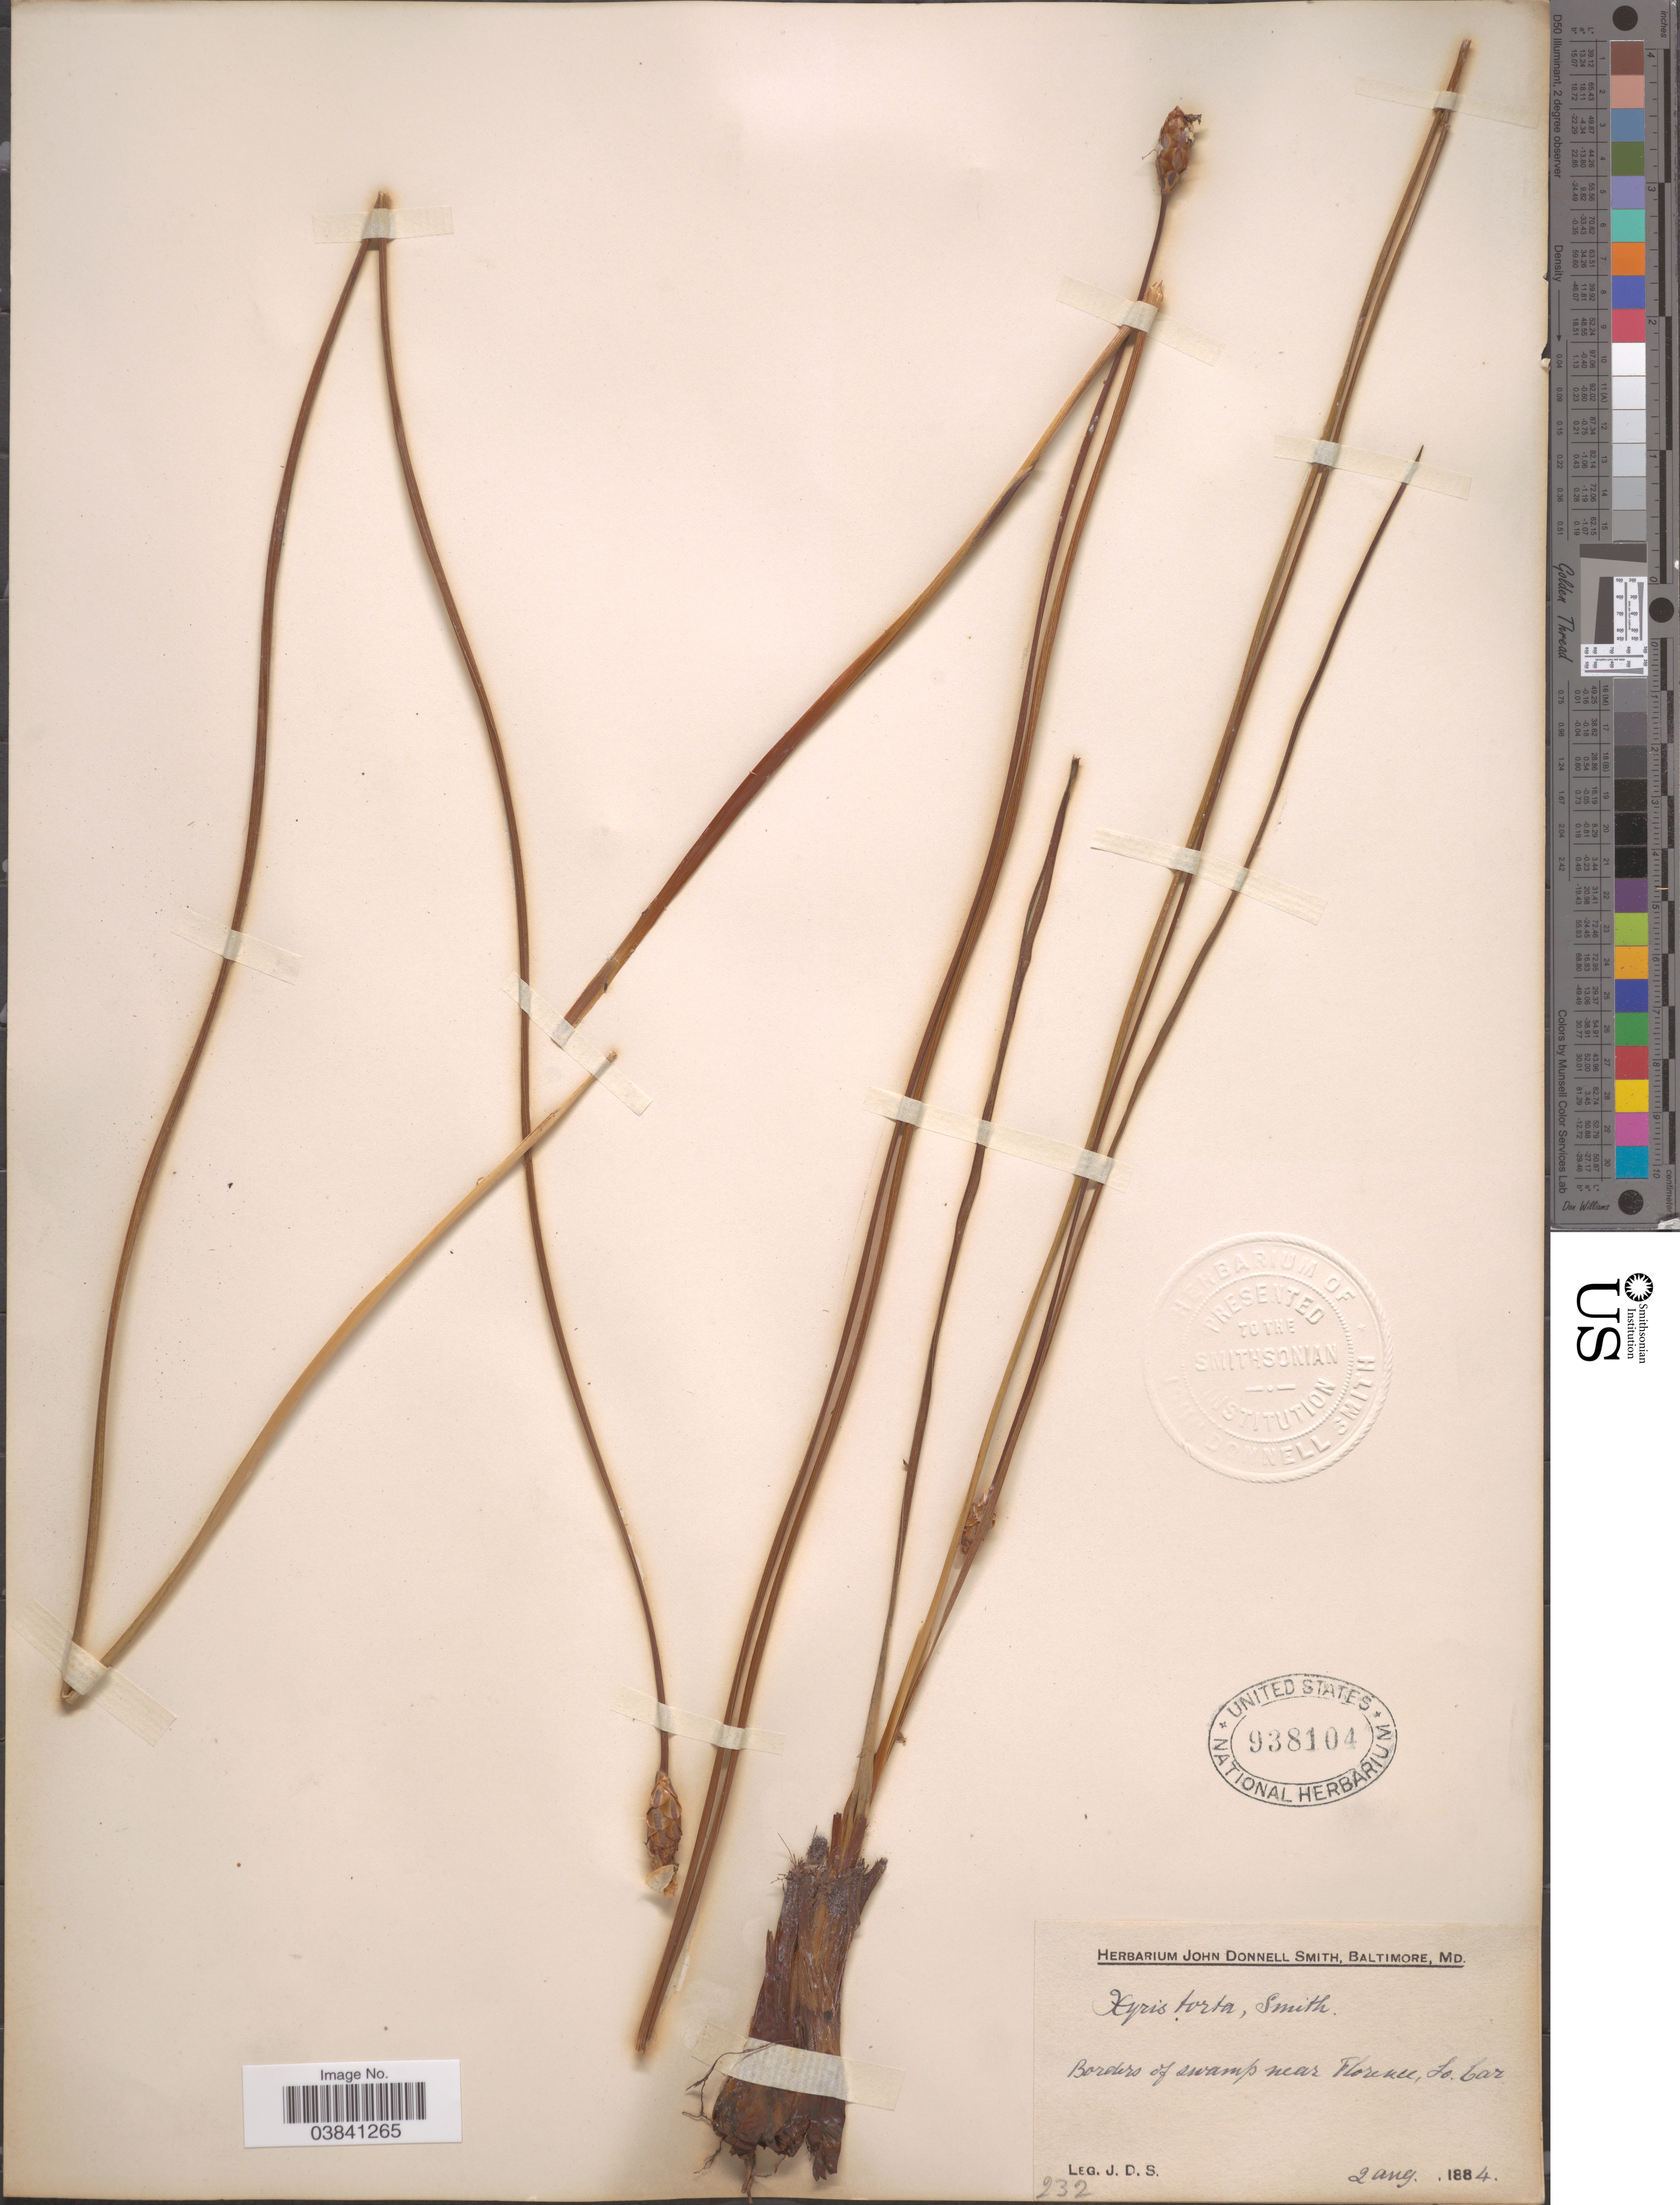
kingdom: Plantae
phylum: Tracheophyta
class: Liliopsida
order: Poales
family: Xyridaceae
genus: Xyris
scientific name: Xyris caroliniana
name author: Walter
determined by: Strong, Mark T., (BOT), Smithsonian Institution - National Museum of Natural History (UNITED STATES)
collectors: J. Donnell Smith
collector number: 232?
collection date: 1884-08-02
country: United States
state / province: South Carolina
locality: Borders of swamp near Florence.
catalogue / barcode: US 938104